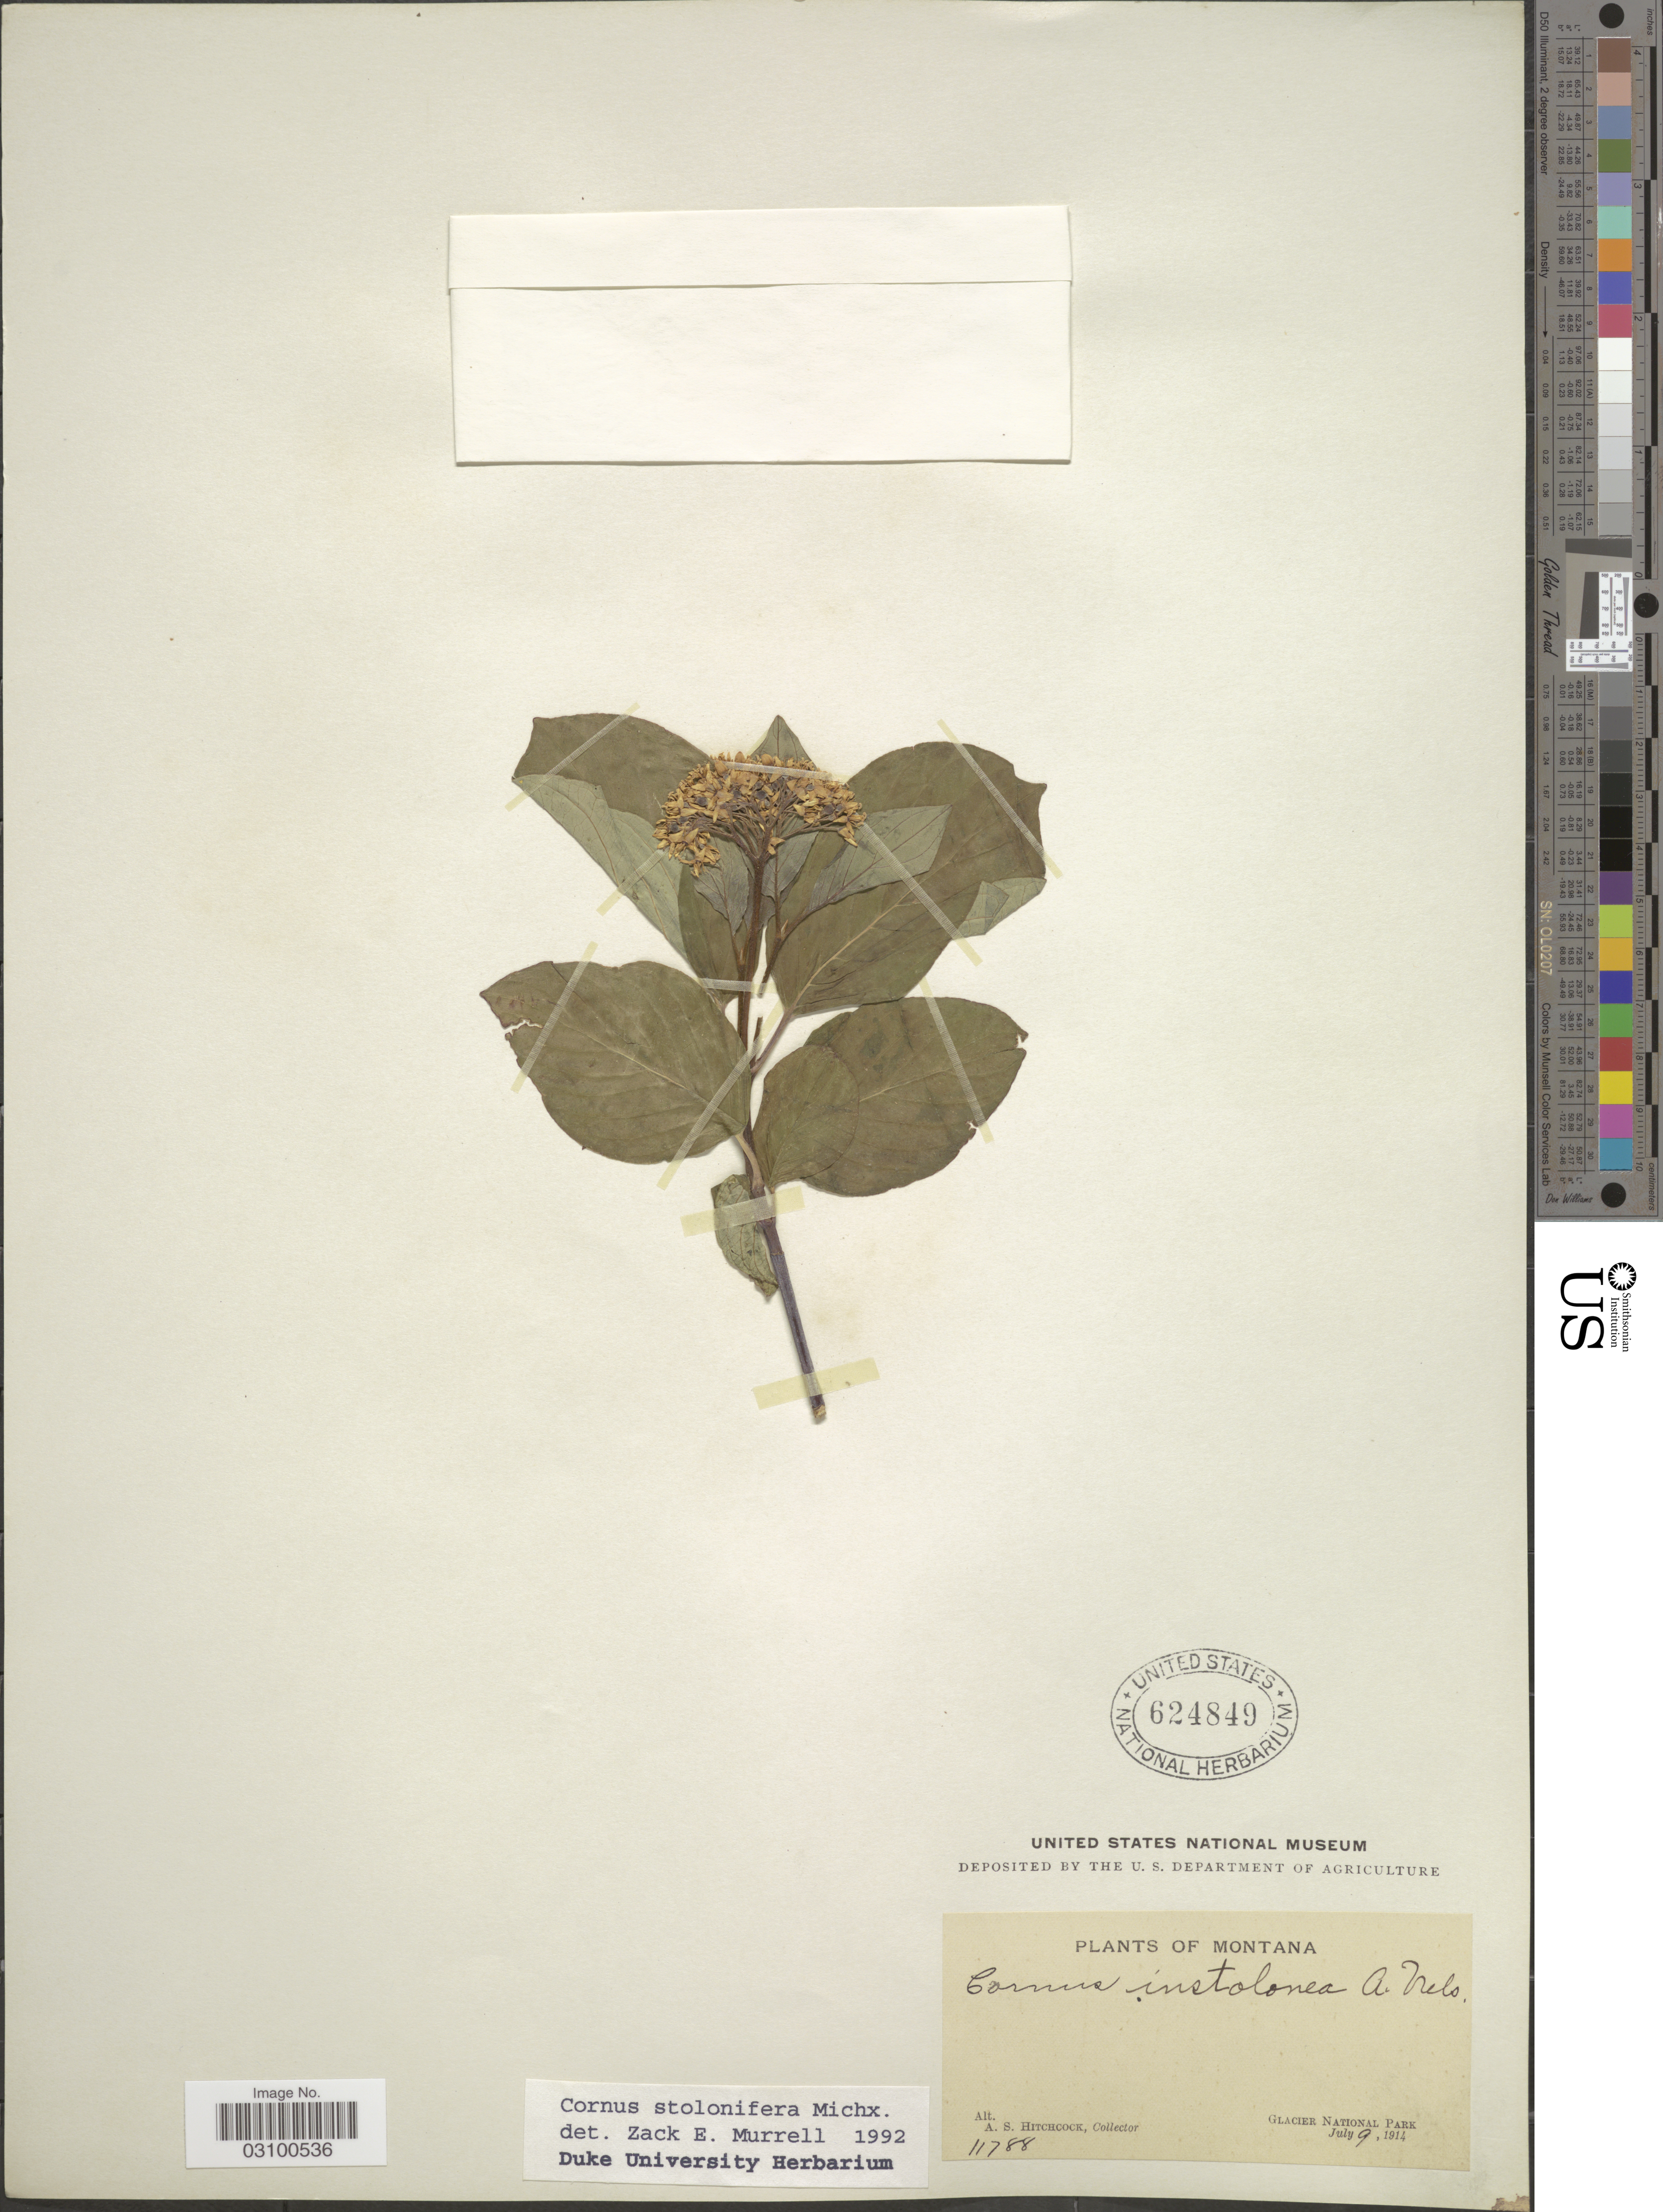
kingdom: Plantae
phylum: Tracheophyta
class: Magnoliopsida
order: Cornales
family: Cornaceae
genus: Cornus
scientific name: Cornus sericea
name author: L.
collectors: A. S. Hitchcock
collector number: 11788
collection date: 1914-07-09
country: United States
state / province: Montana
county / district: Flathead / Glacier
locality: Glacier National Park.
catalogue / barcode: US 624849